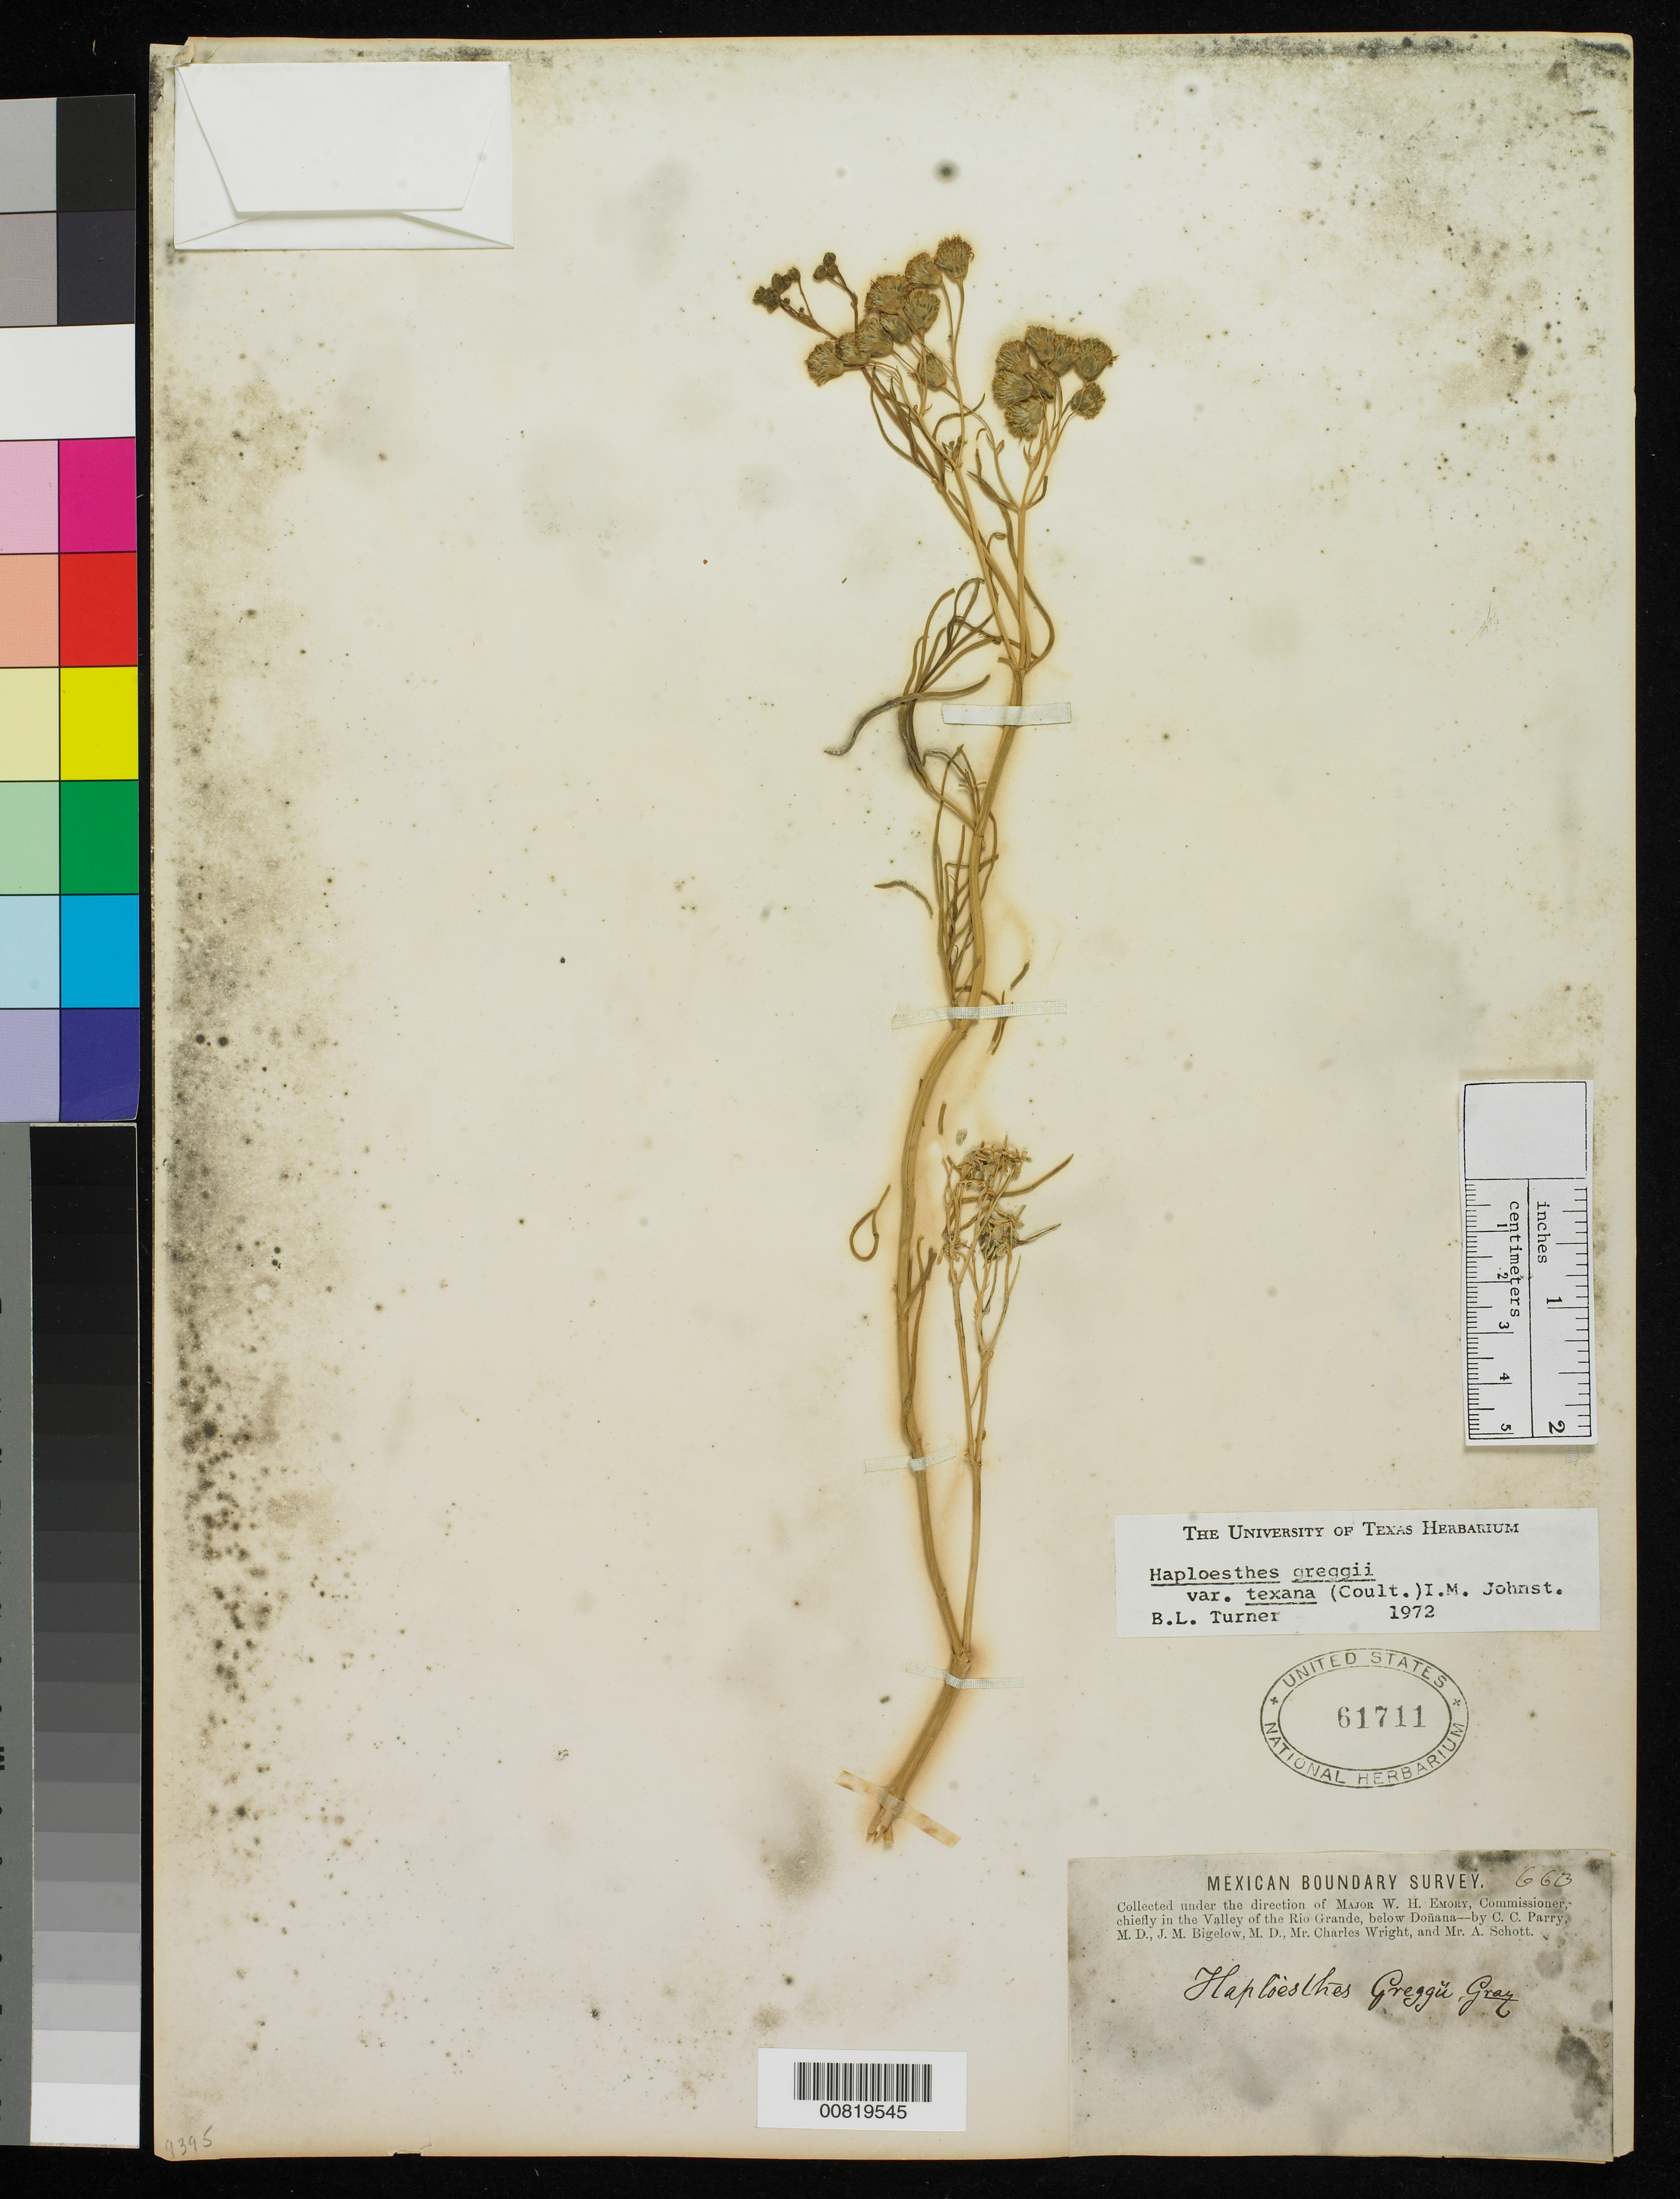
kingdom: Plantae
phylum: Tracheophyta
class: Magnoliopsida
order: Asterales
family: Asteraceae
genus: Haploesthes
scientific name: Haploesthes greggii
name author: A. Gray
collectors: C. C. Parry, J. M. Bigelow, C. Wright & A. C. V. Schott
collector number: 663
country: United States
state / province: New Mexico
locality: Valley of the Rio Grande, below Doñana, New Mexico.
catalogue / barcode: US 61711